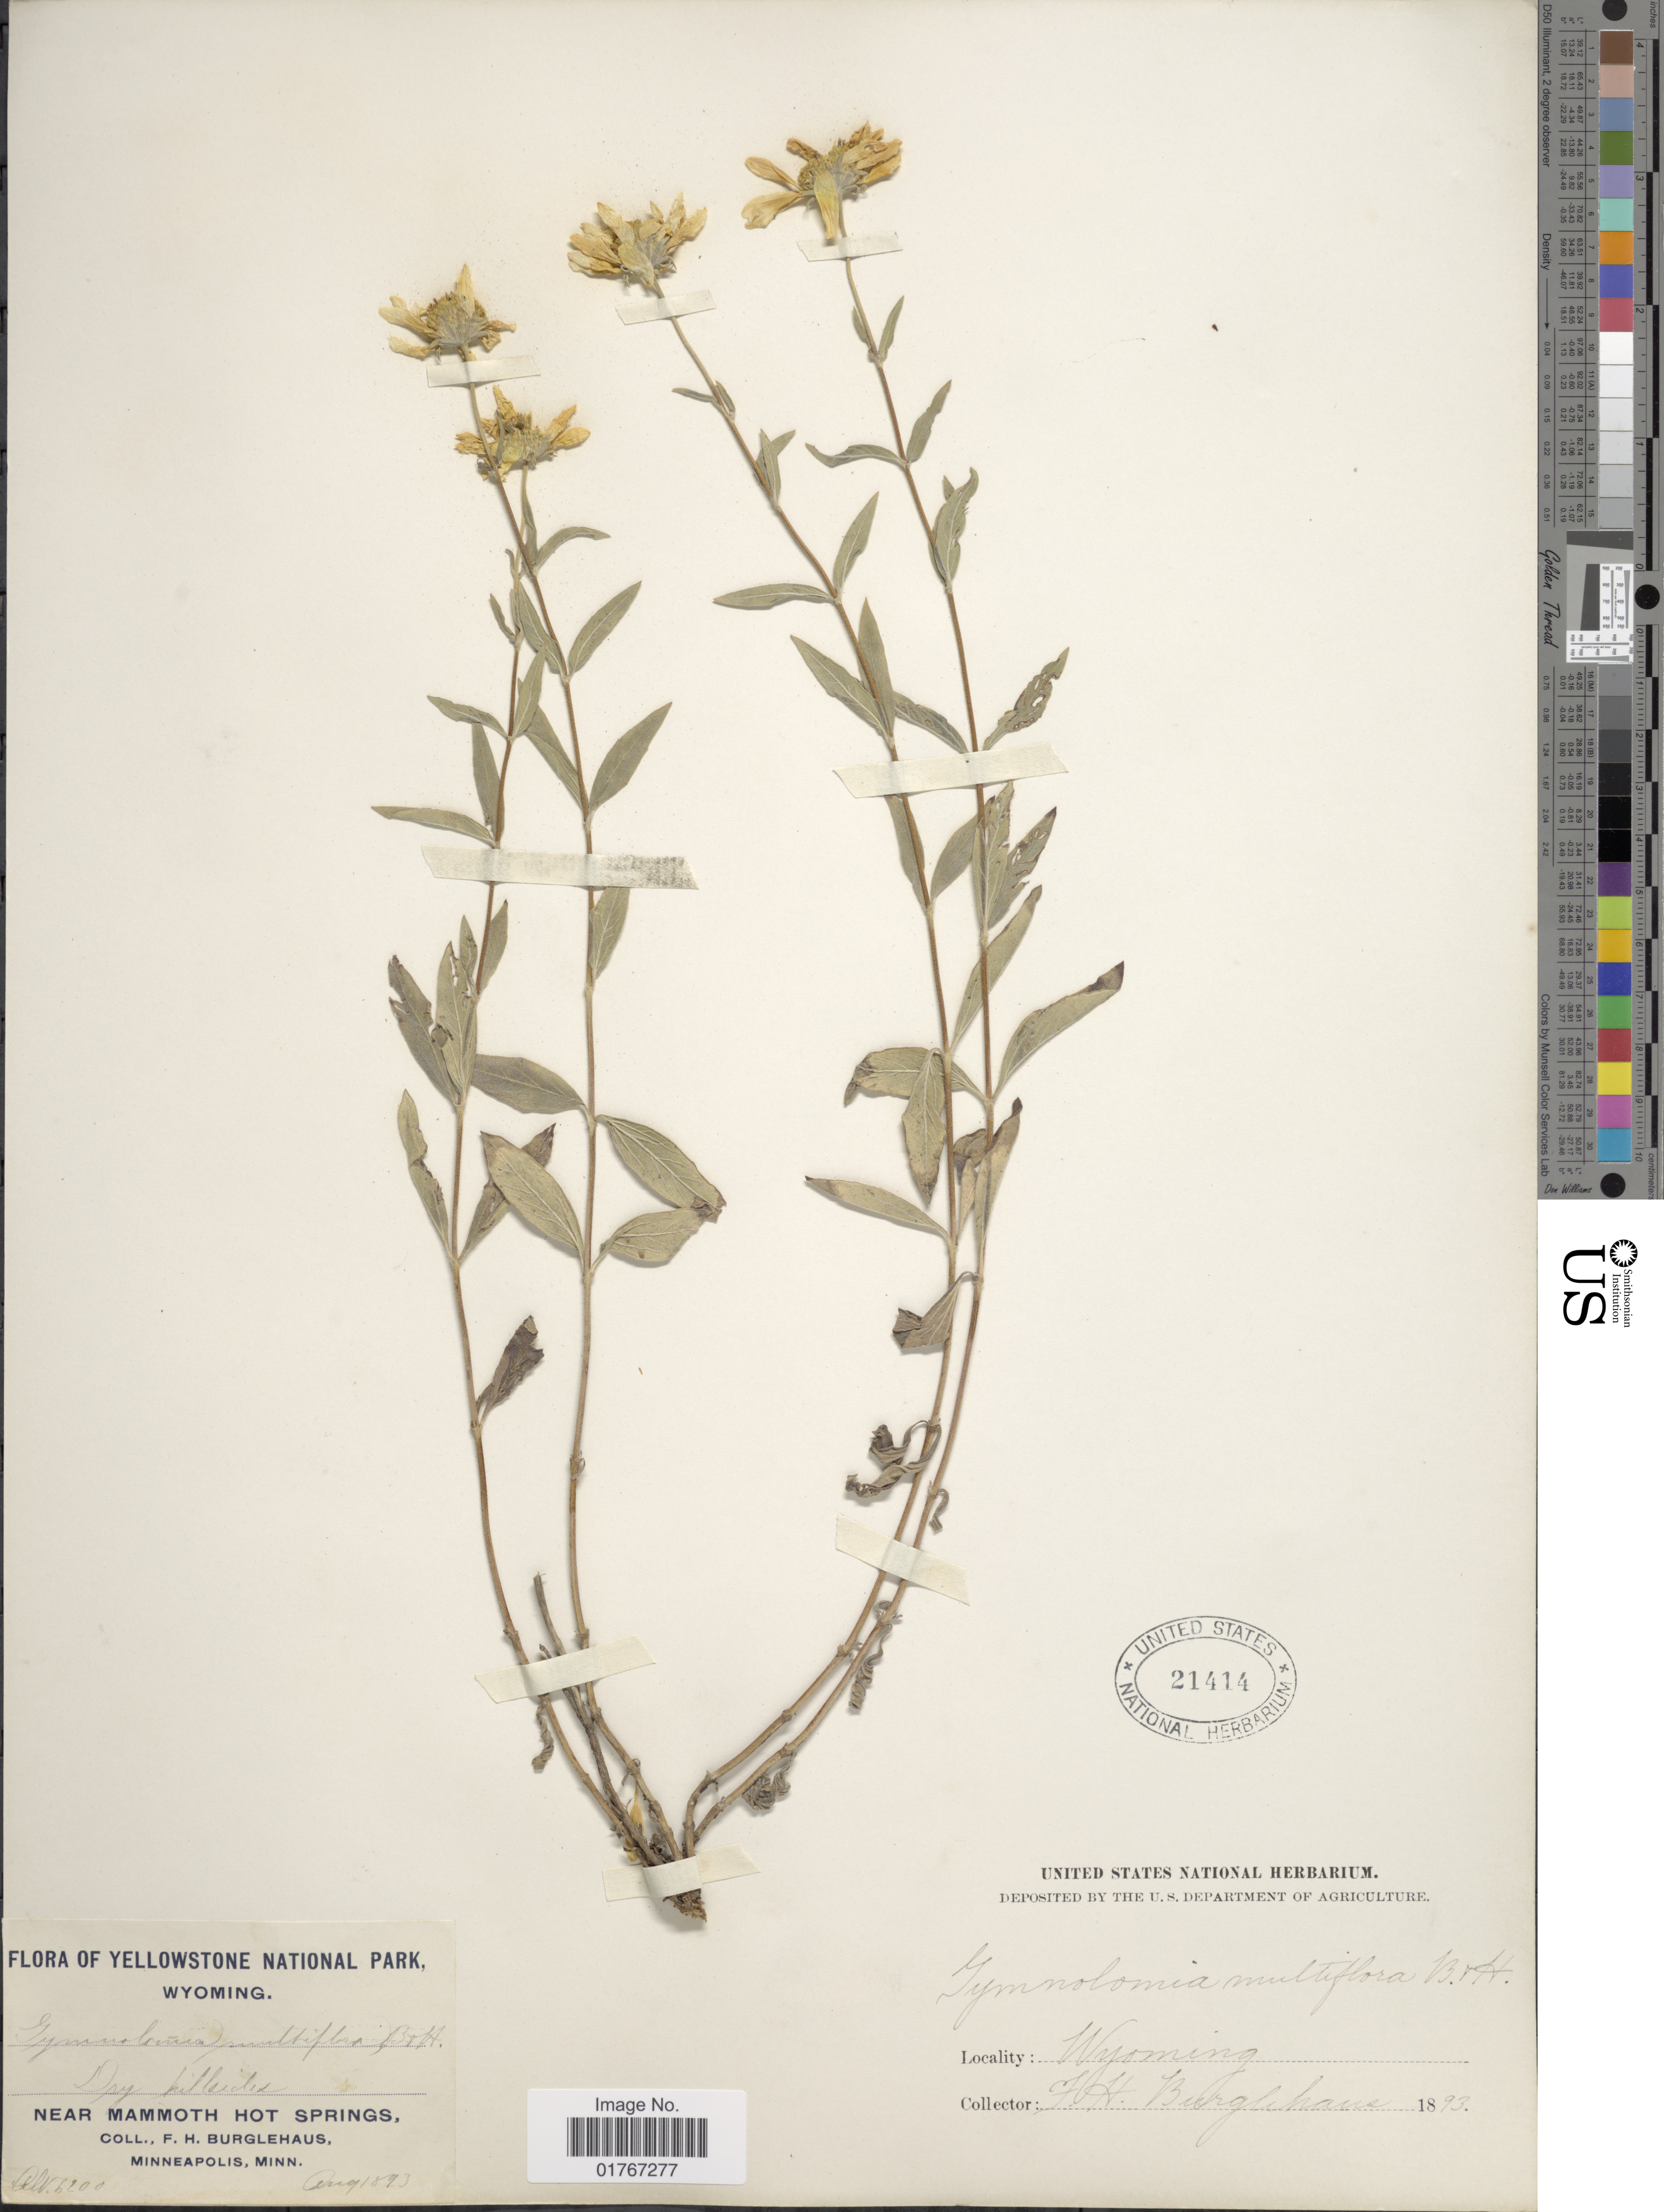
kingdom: Plantae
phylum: Tracheophyta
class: Magnoliopsida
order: Asterales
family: Asteraceae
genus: Heliomeris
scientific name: Heliomeris multiflora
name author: Nutt.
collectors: F. Burglehaus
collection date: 1893-08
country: United States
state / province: Wyoming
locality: Yellowstone Park, Dry hillside, Near Mammoth Hot Springs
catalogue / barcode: US 21414